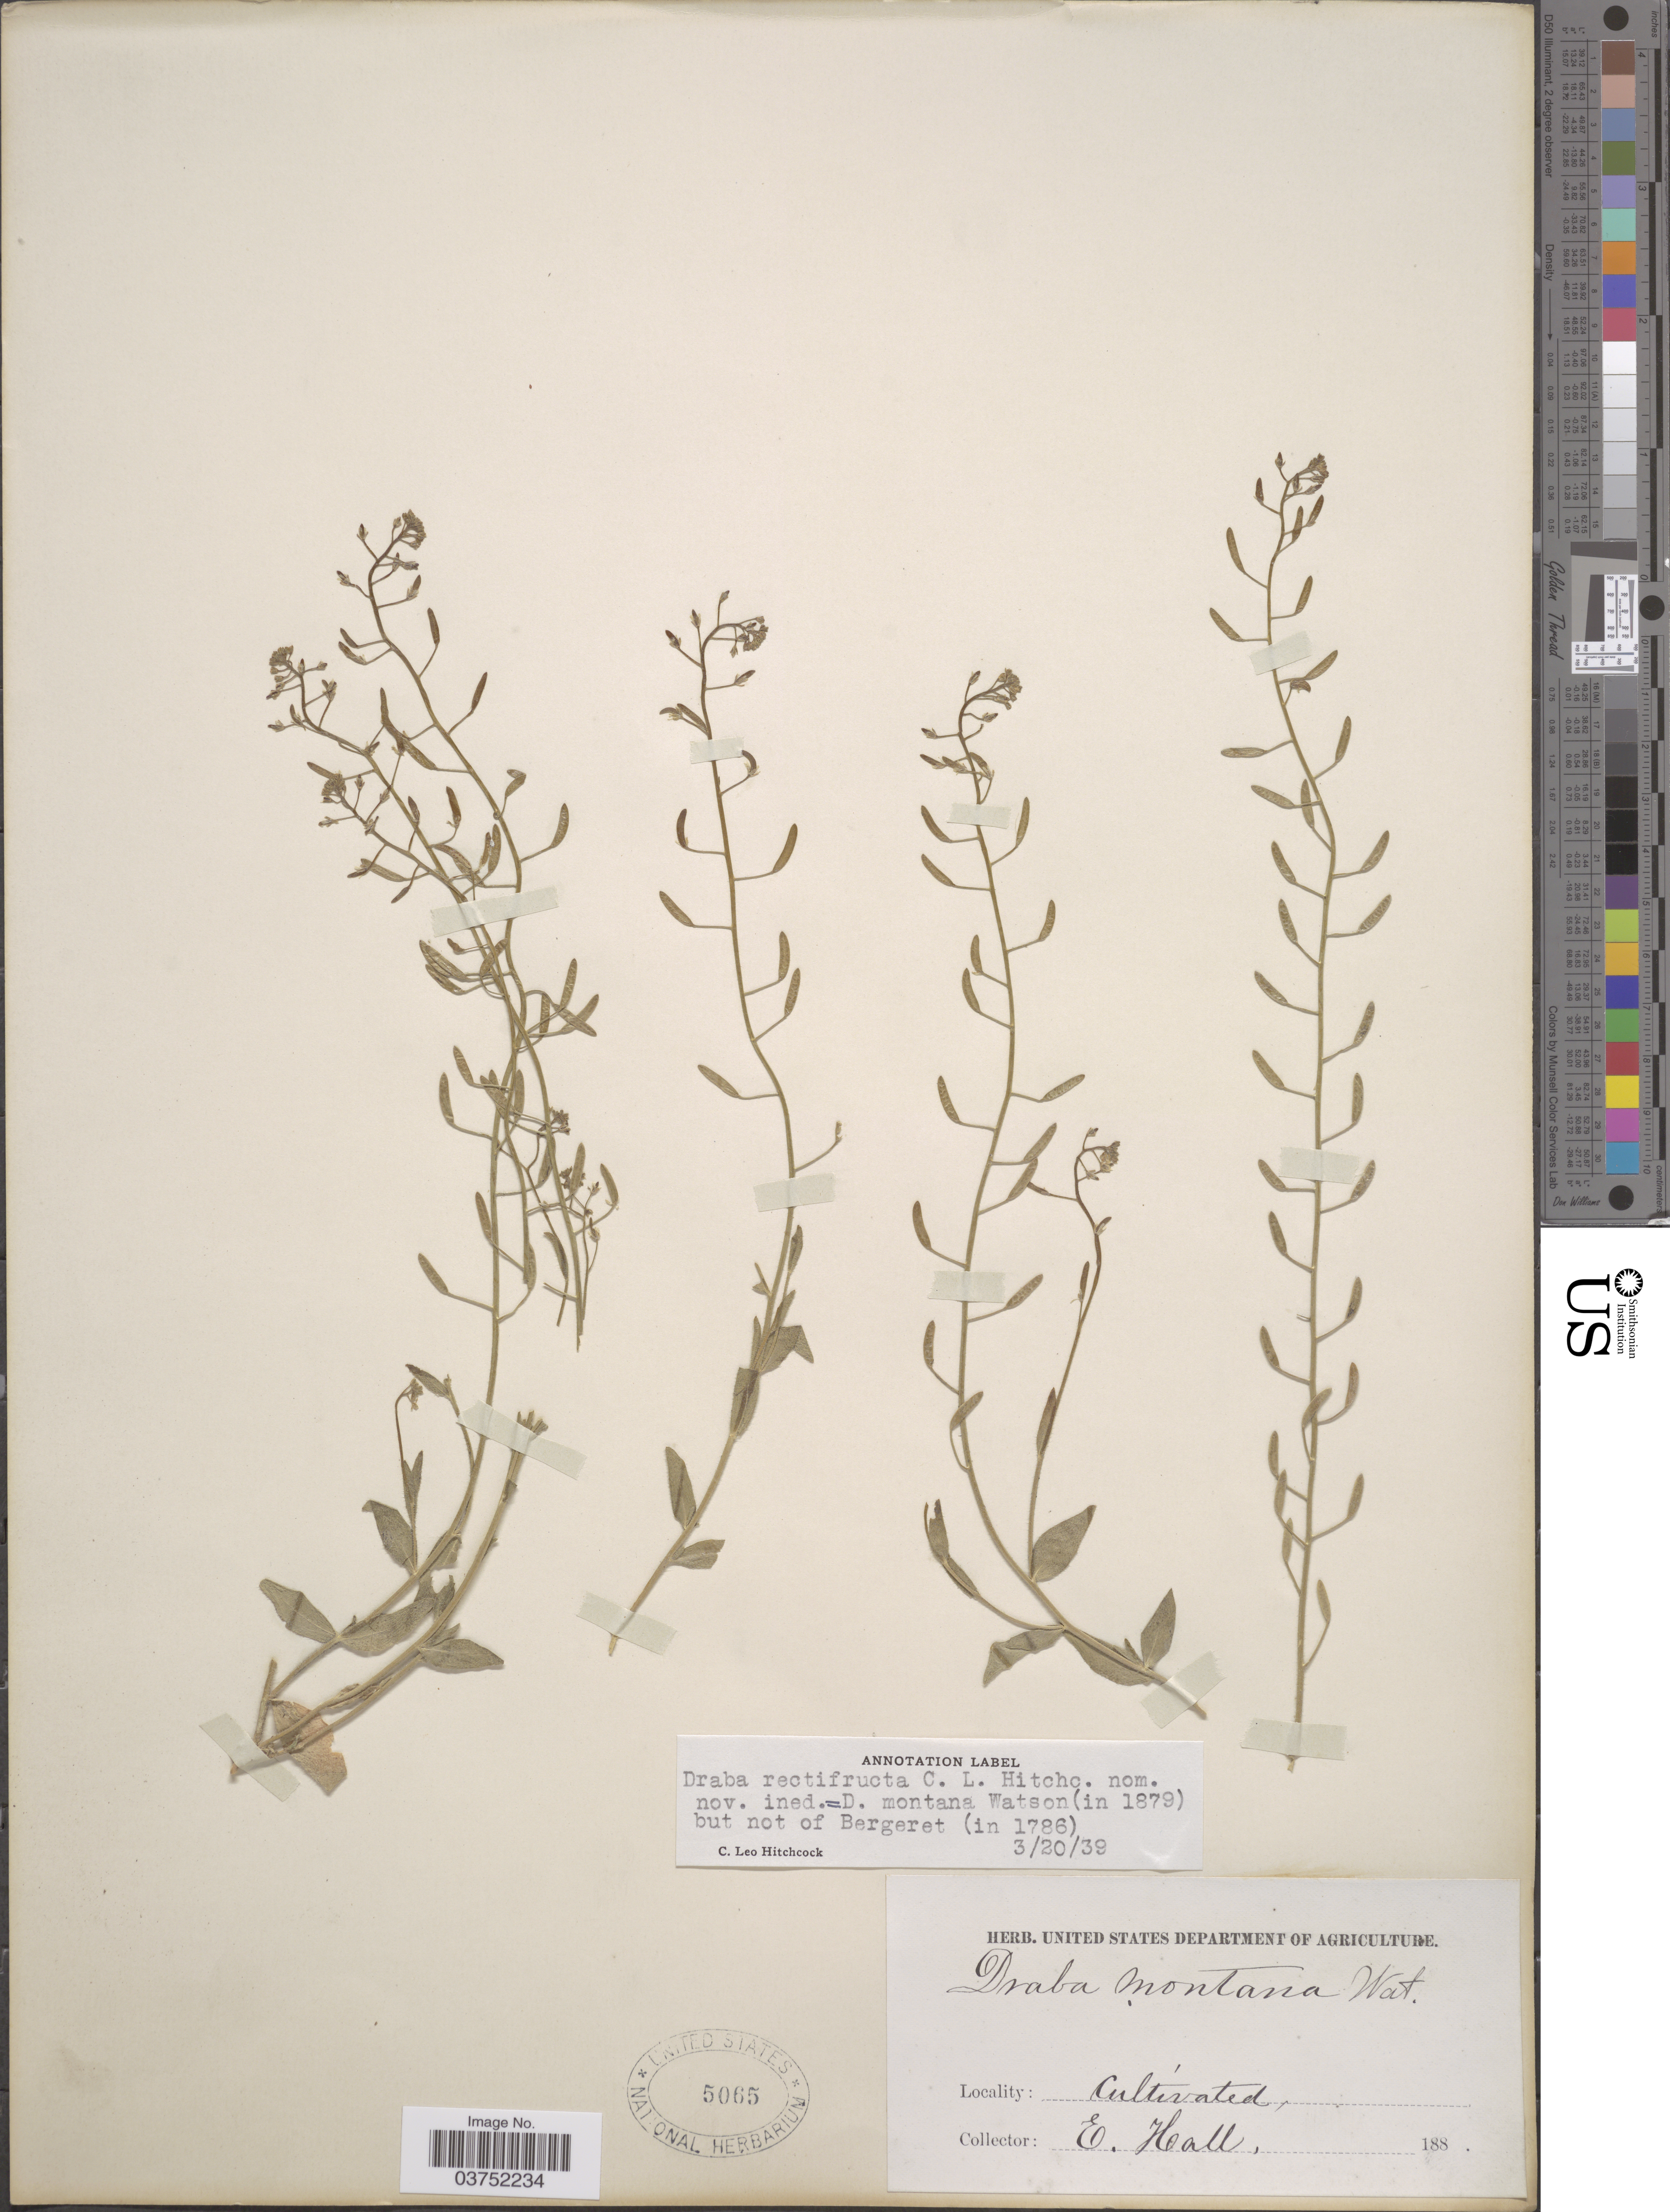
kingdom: Plantae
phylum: Tracheophyta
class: Magnoliopsida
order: Brassicales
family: Brassicaceae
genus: Draba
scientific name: Draba rectifructa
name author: C.L. Hitchc.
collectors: E. Hall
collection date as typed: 188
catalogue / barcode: US 5065